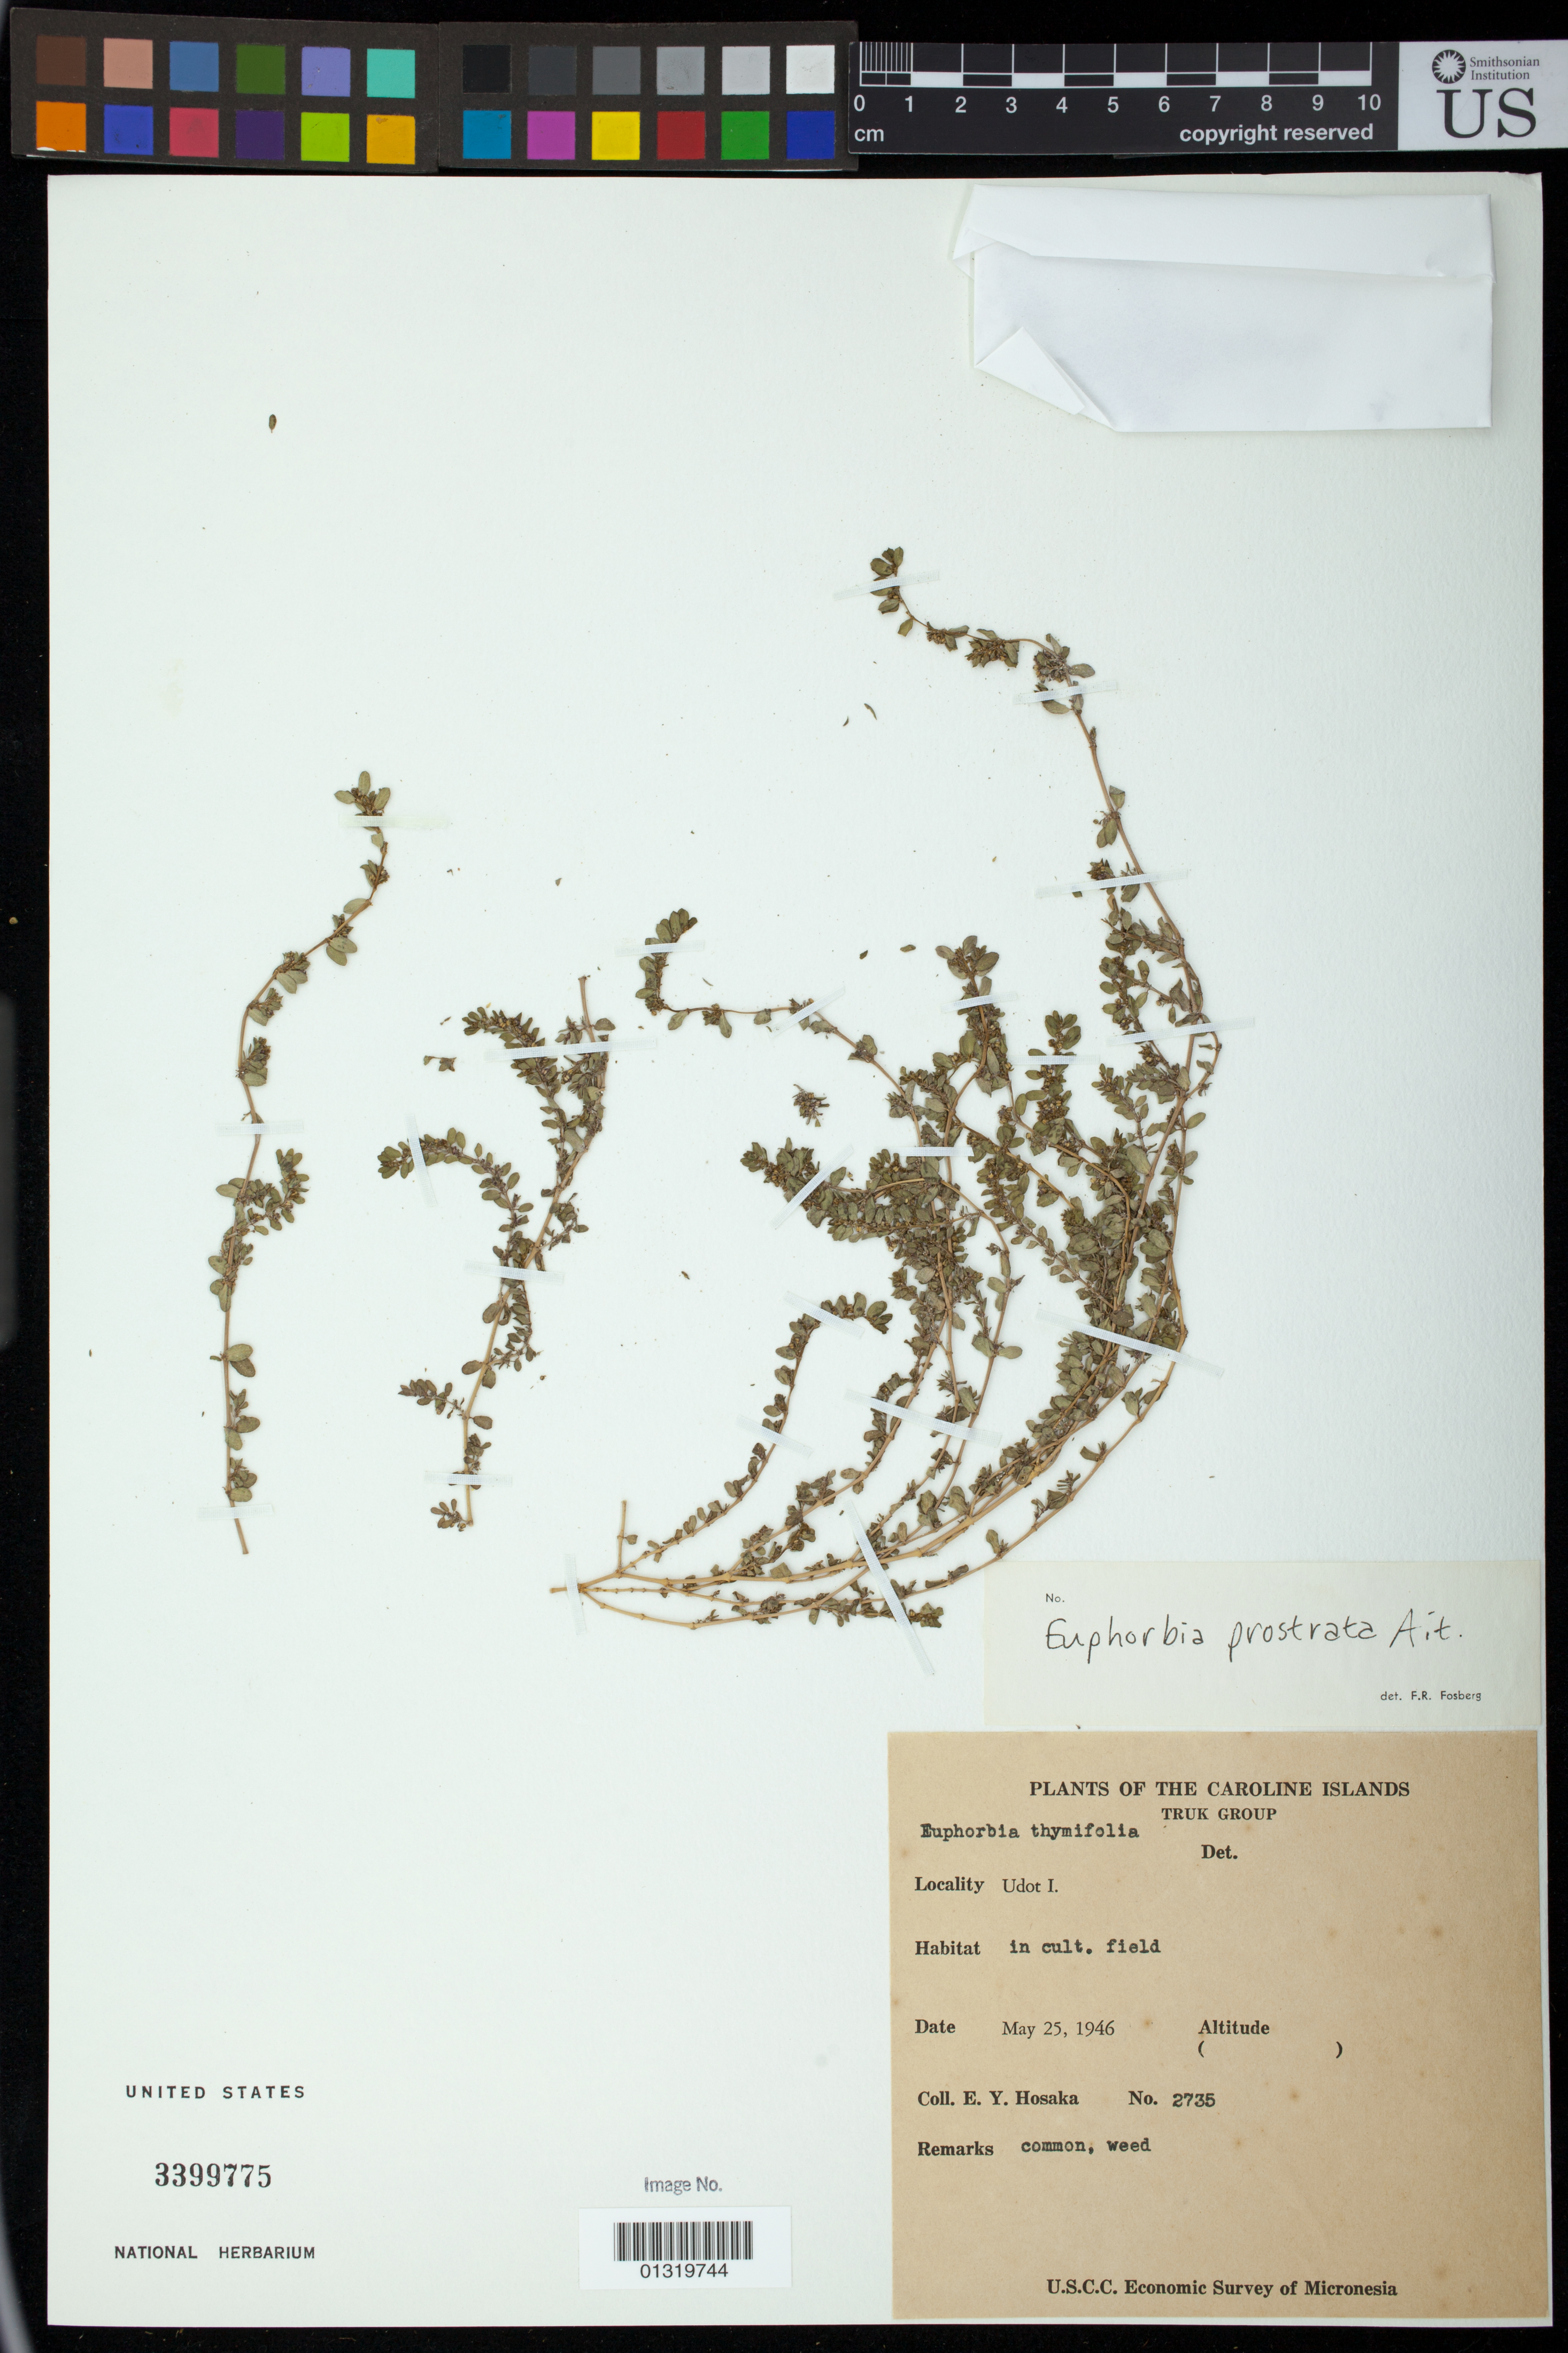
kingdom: Plantae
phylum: Tracheophyta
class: Magnoliopsida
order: Malpighiales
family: Euphorbiaceae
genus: Euphorbia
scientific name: Euphorbia prostrata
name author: Aiton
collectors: E. Y. Hosaka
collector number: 2735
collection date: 1946-05-25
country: Micronesia, Federated States of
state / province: Truk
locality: Udor I.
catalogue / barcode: US 3399775